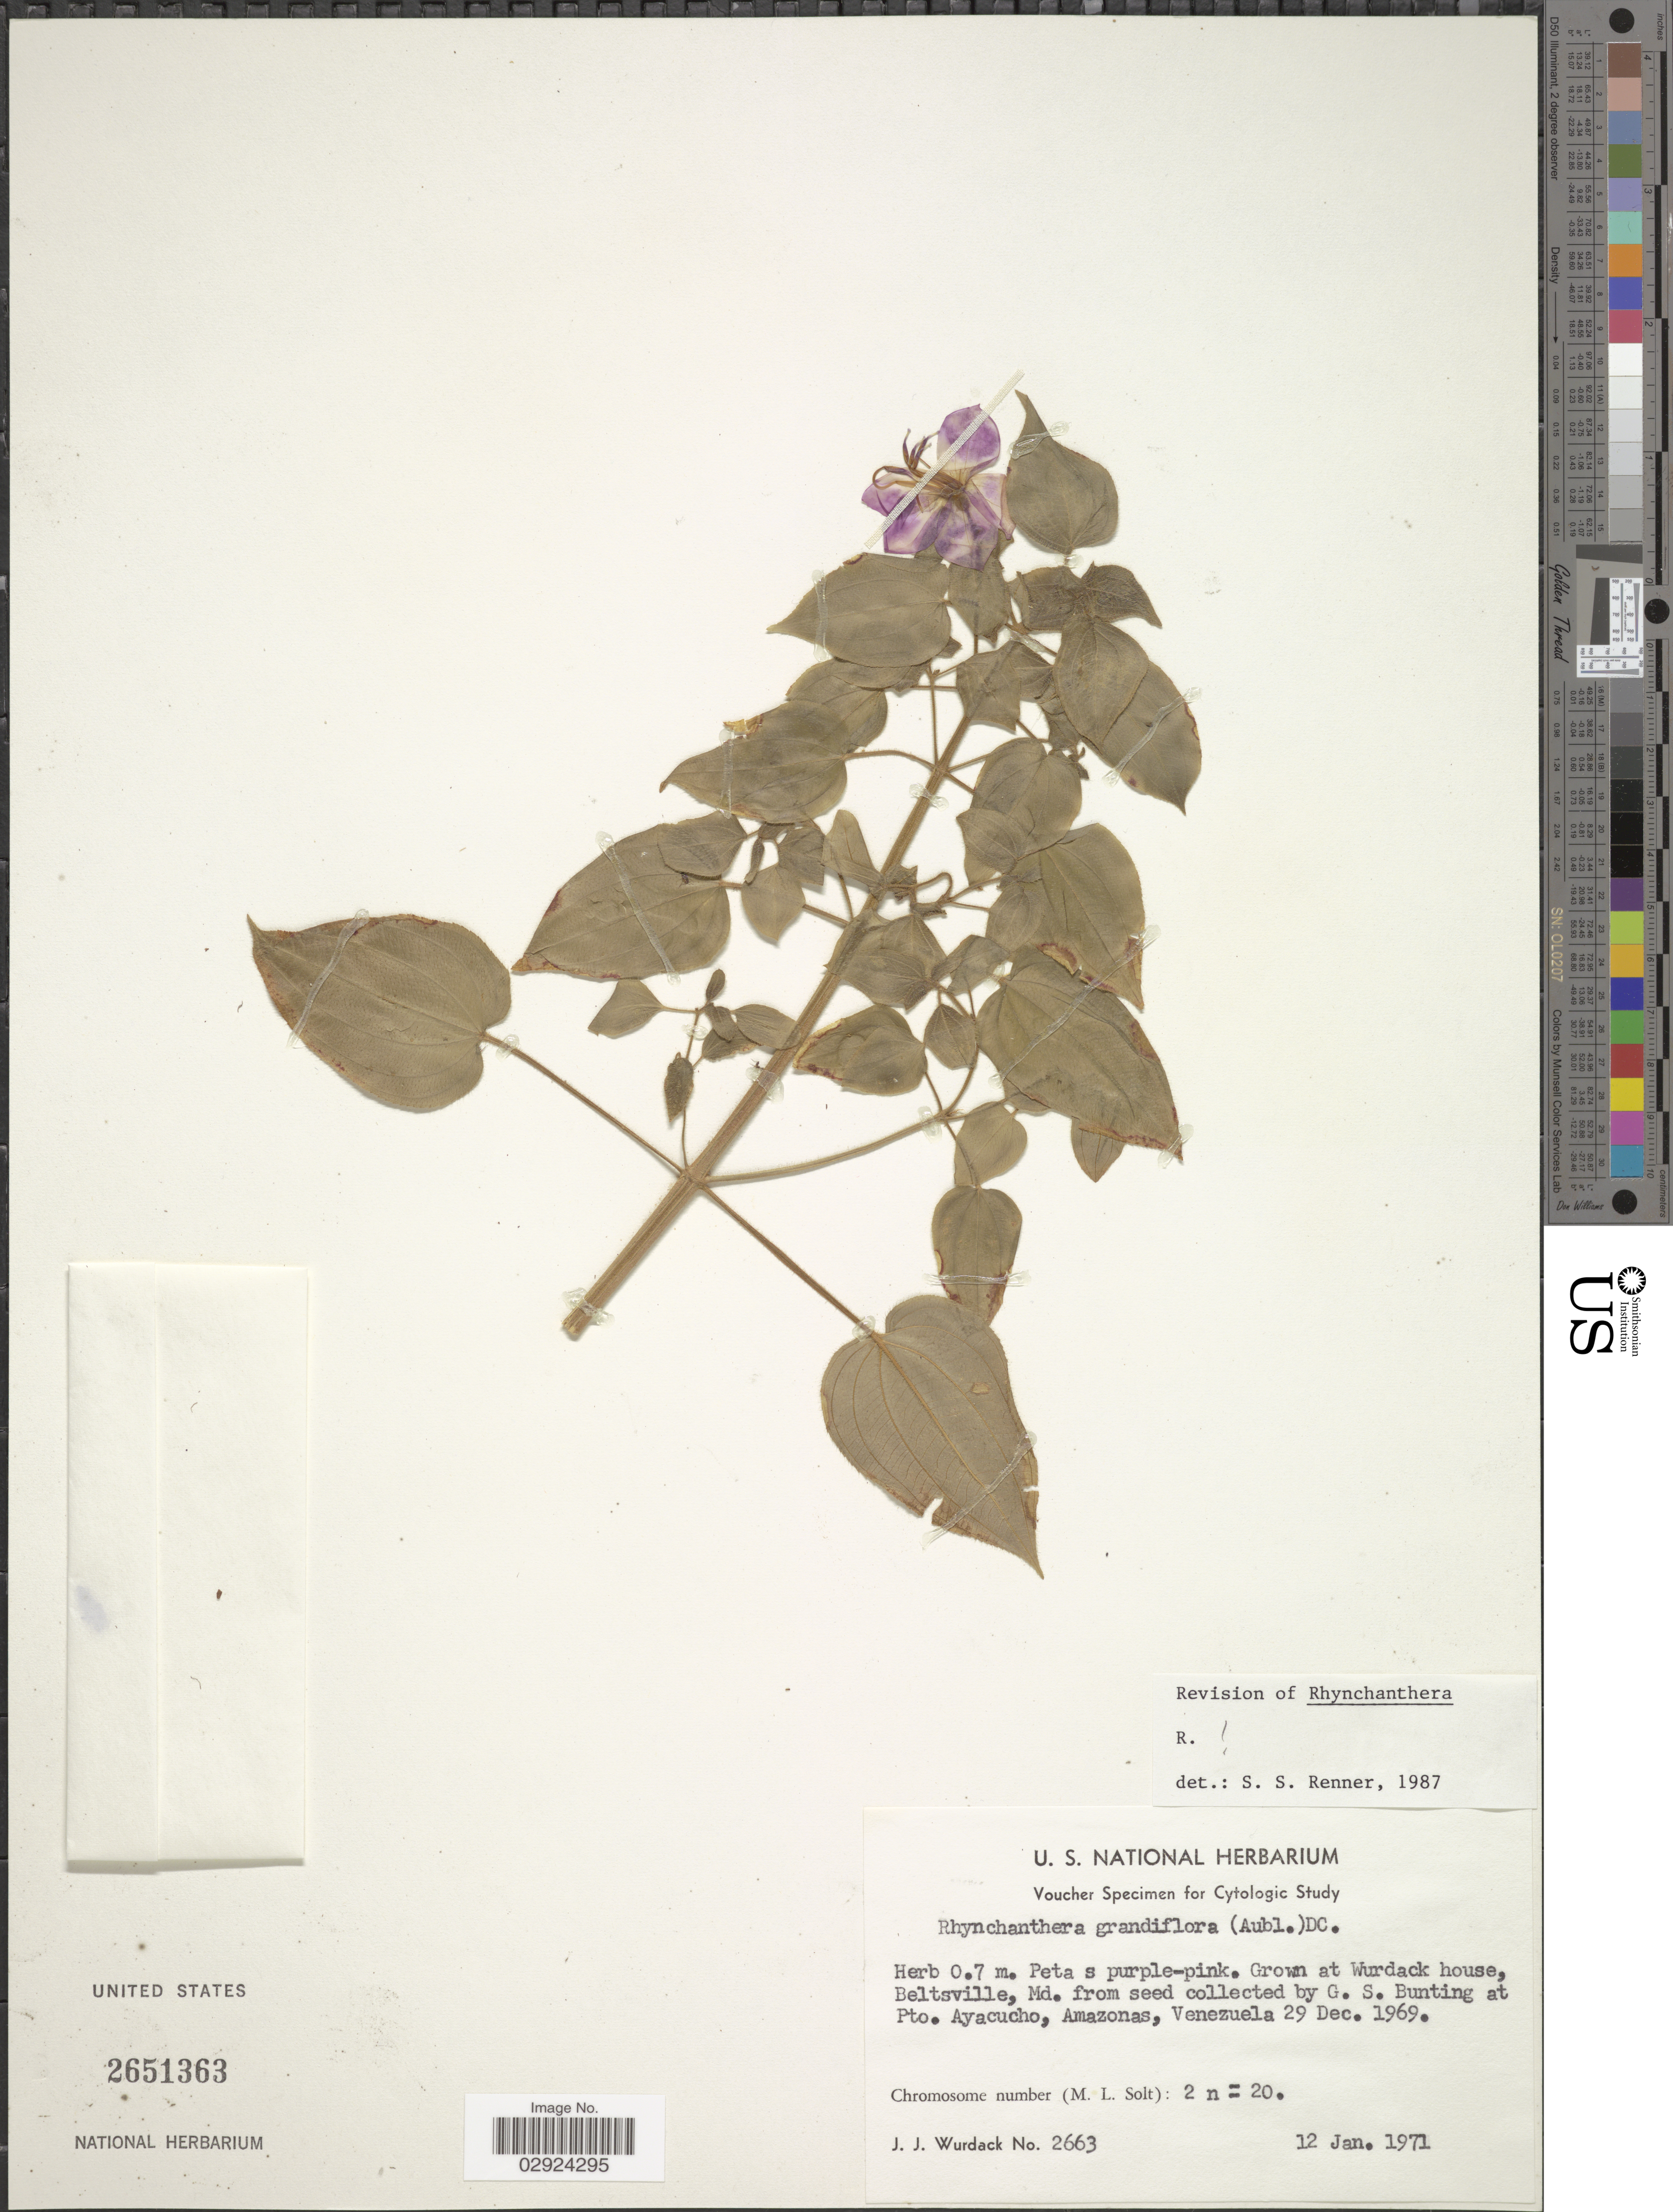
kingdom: Plantae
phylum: Tracheophyta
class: Magnoliopsida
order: Myrtales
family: Melastomataceae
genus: Rhynchanthera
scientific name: Rhynchanthera grandiflora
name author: (Aubl.) DC.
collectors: J. J. Wurdack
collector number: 2663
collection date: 1971-01-12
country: United States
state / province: Maryland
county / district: Prince George's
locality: Grown at Wurdack house, Beltsville, Md.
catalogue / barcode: US 2651363